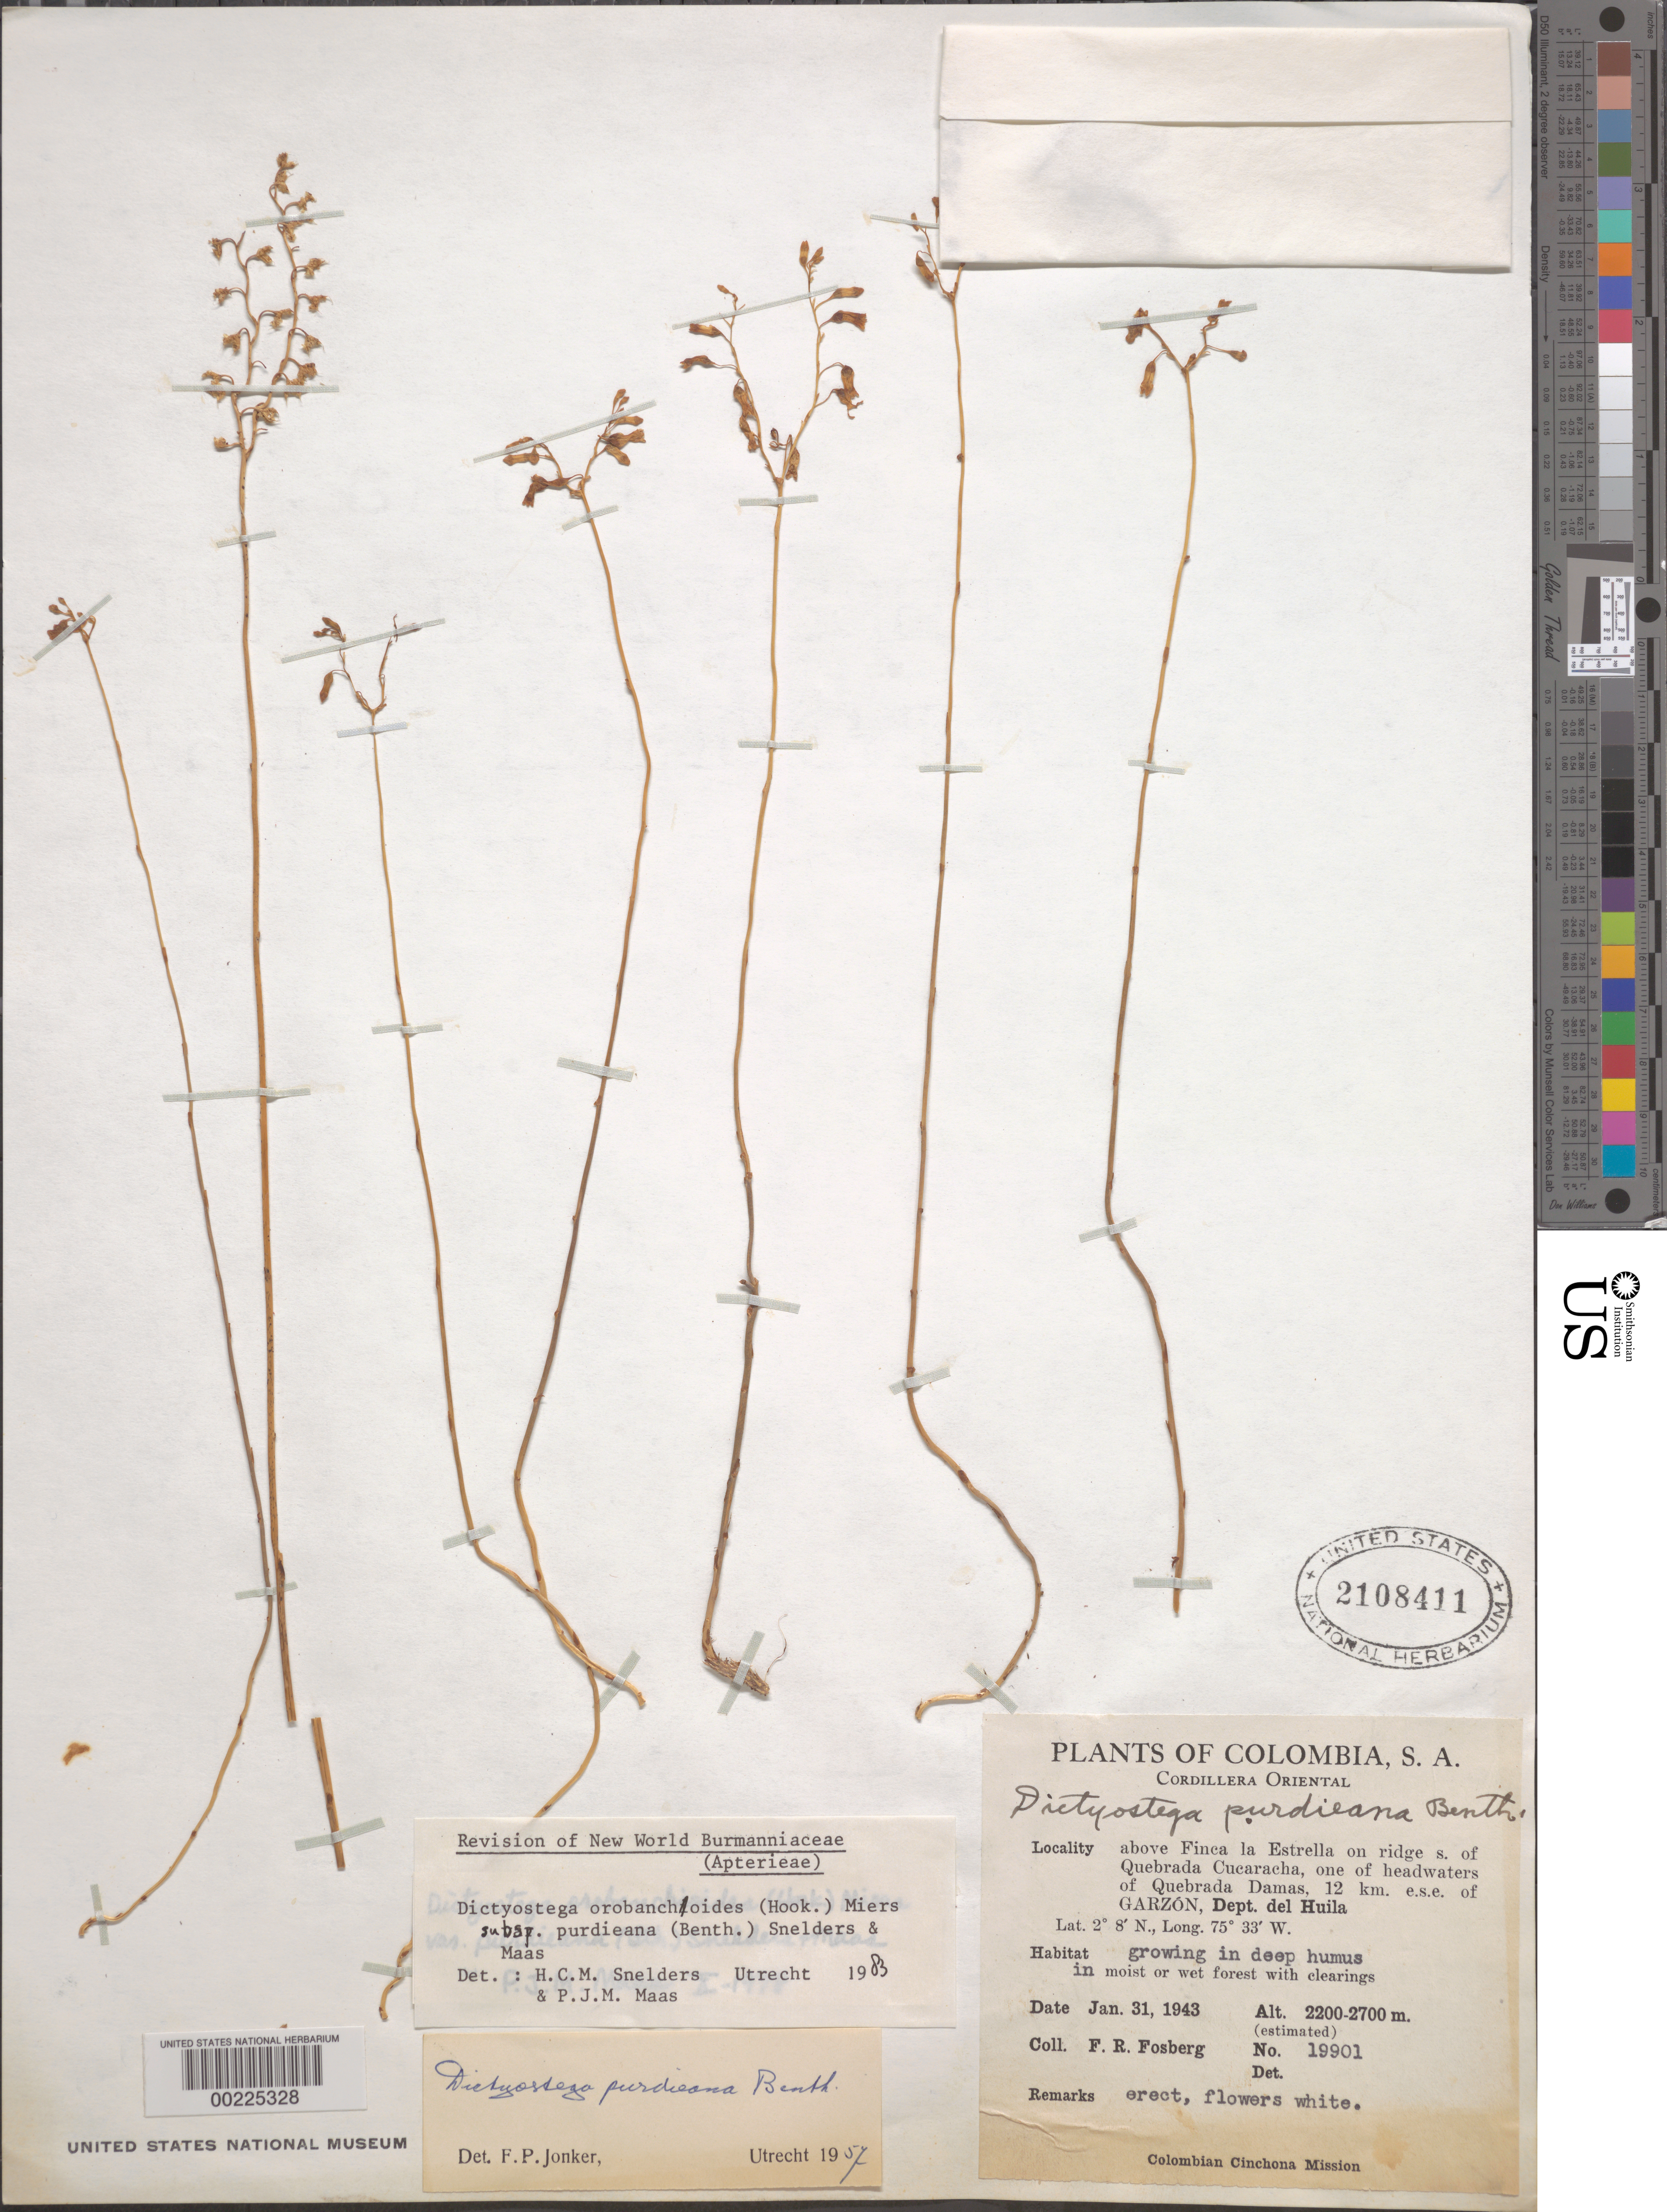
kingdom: Plantae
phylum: Tracheophyta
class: Liliopsida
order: Dioscoreales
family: Burmanniaceae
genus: Dictyostega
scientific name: Dictyostega orobanchoides subsp. purdieana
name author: (Benth.) Snelders & Maas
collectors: F. R. Fosberg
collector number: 19901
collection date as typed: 31 Jan 1943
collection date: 1943-01-31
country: Colombia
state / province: Huila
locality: Above Finca la Estrella on ridge S of Quebrada Cucaracha, one of headwaters of Quebrada Damas, 12 km ESE of Garzon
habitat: Growing in deep humus, in moist or wet forest with clearings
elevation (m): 2200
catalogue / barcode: US 2108411